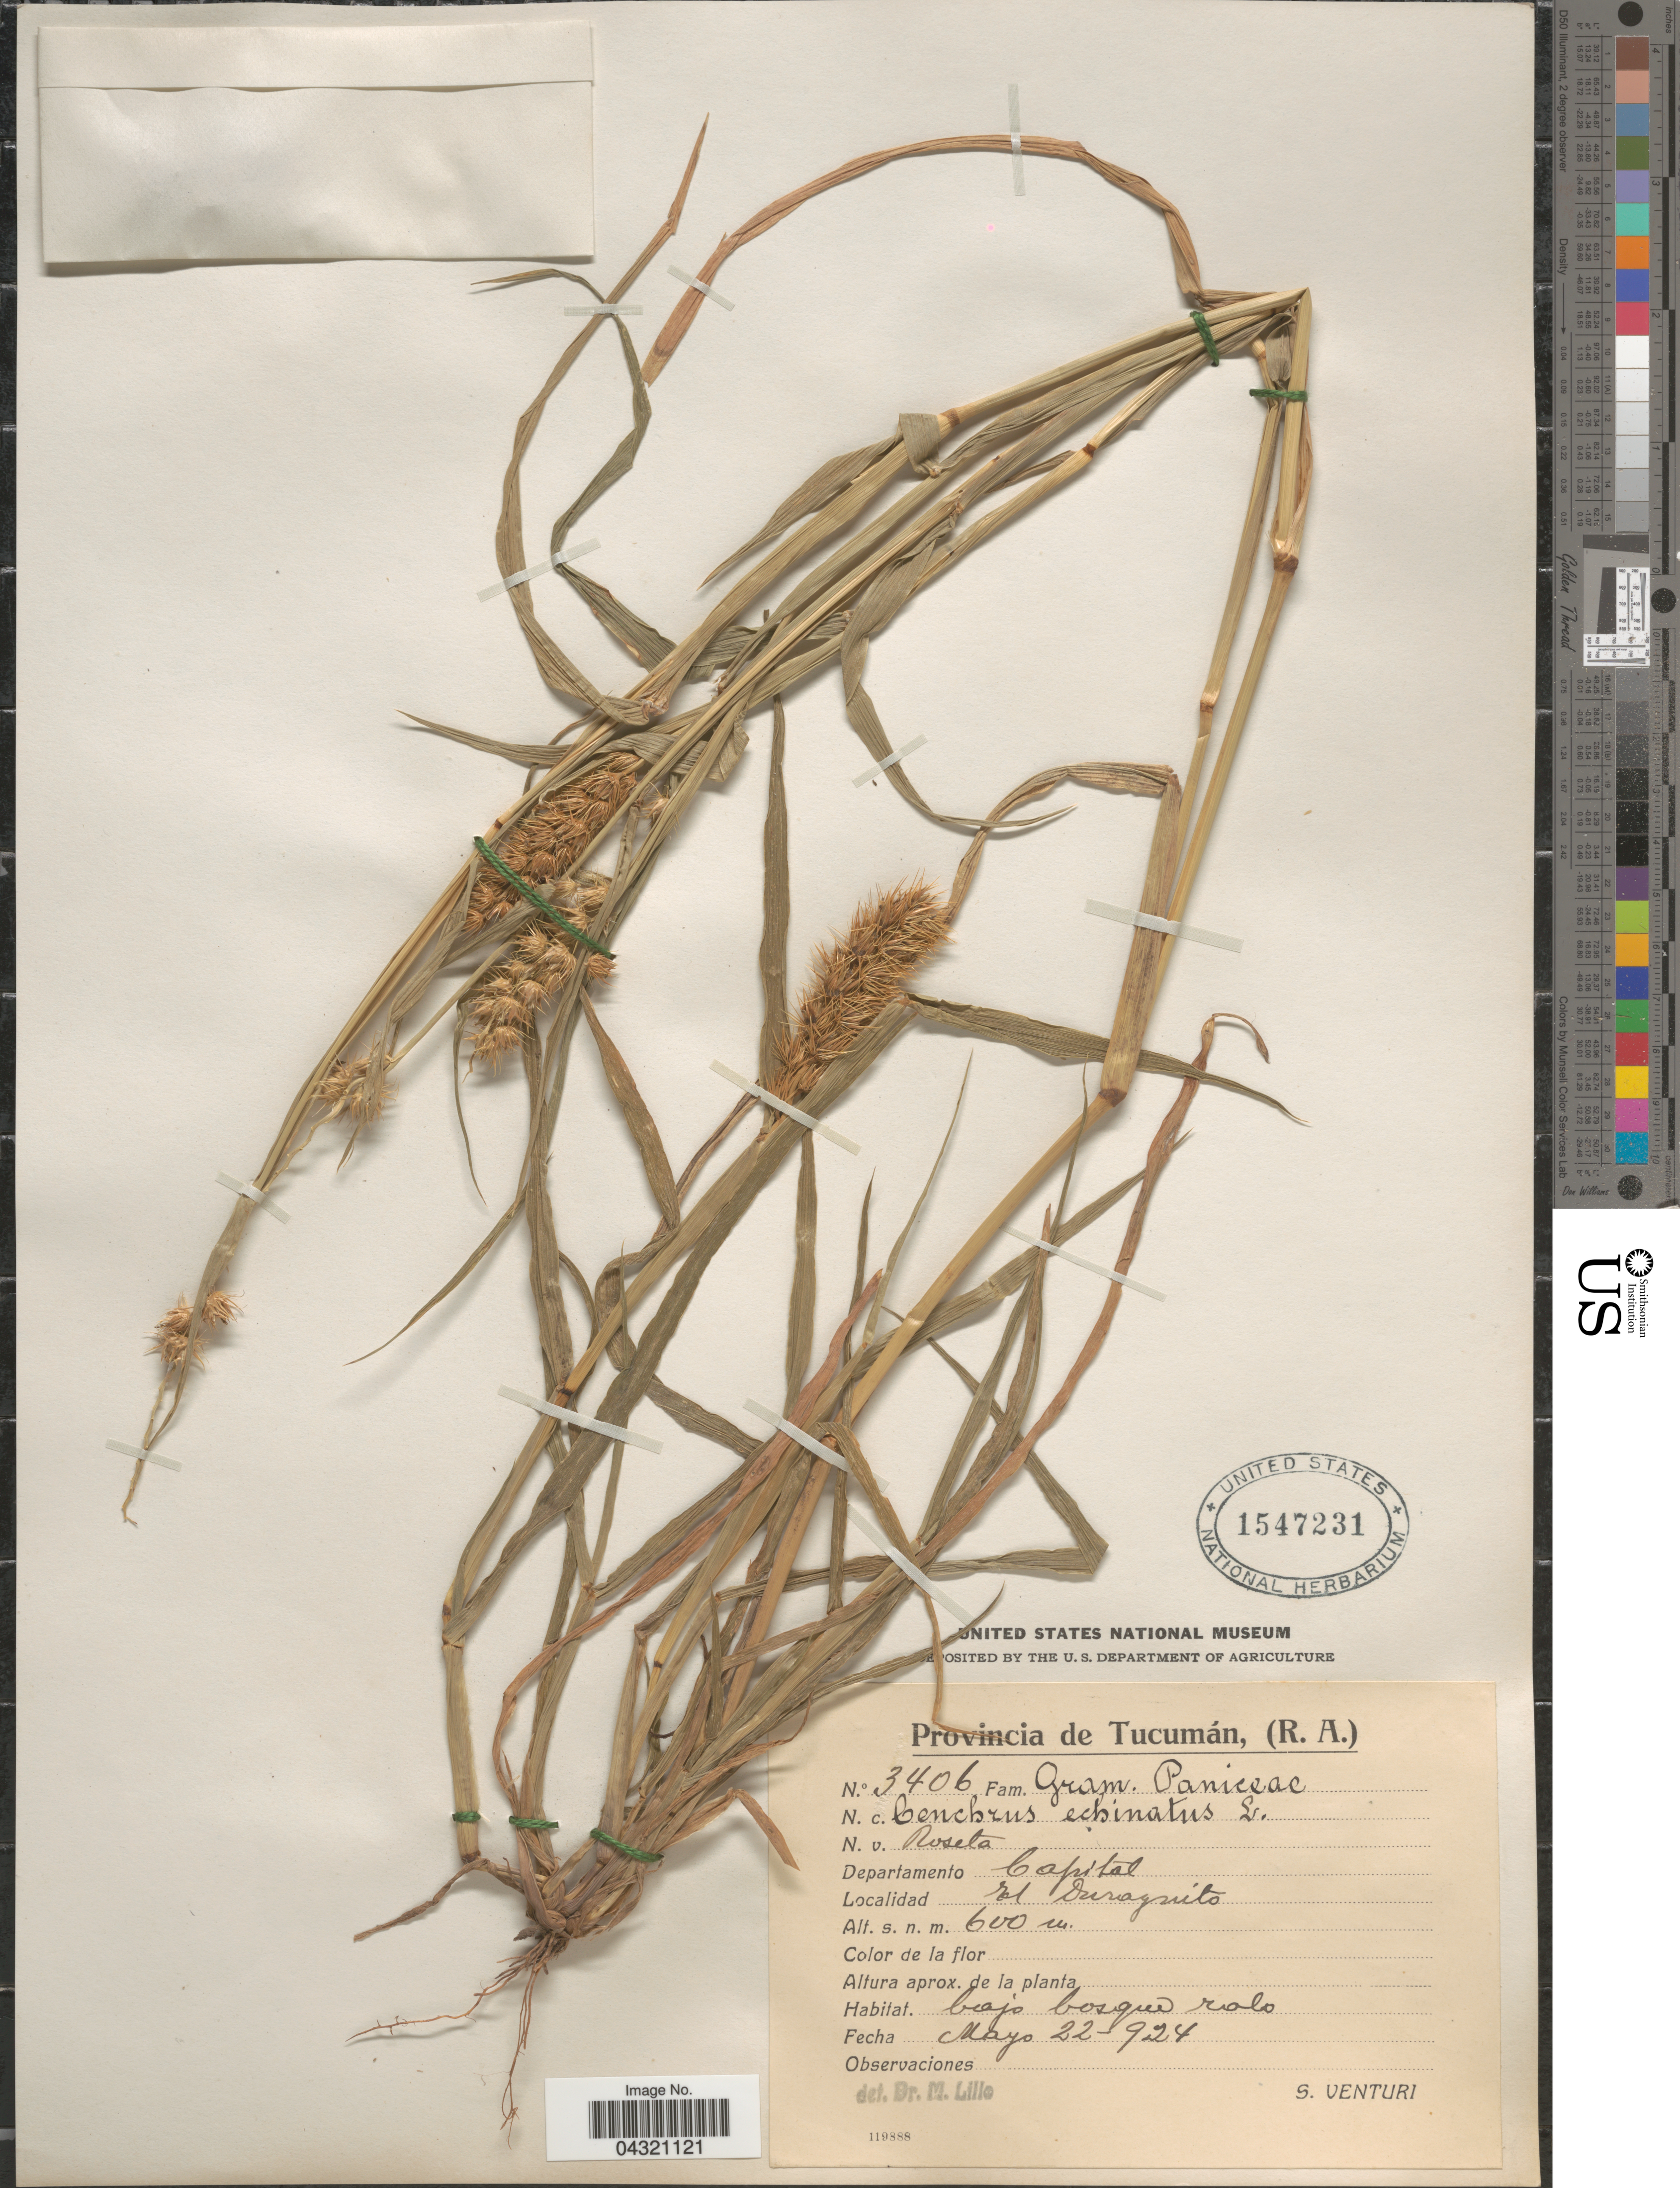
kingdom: Plantae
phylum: Tracheophyta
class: Liliopsida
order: Poales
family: Poaceae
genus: Cenchrus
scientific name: Cenchrus echinatus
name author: L.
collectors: S. Venturi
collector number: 3406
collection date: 1924-05-22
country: Argentina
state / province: Tucuman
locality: Departamento Capital. El Duraguito.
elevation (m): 600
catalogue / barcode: US 1547231